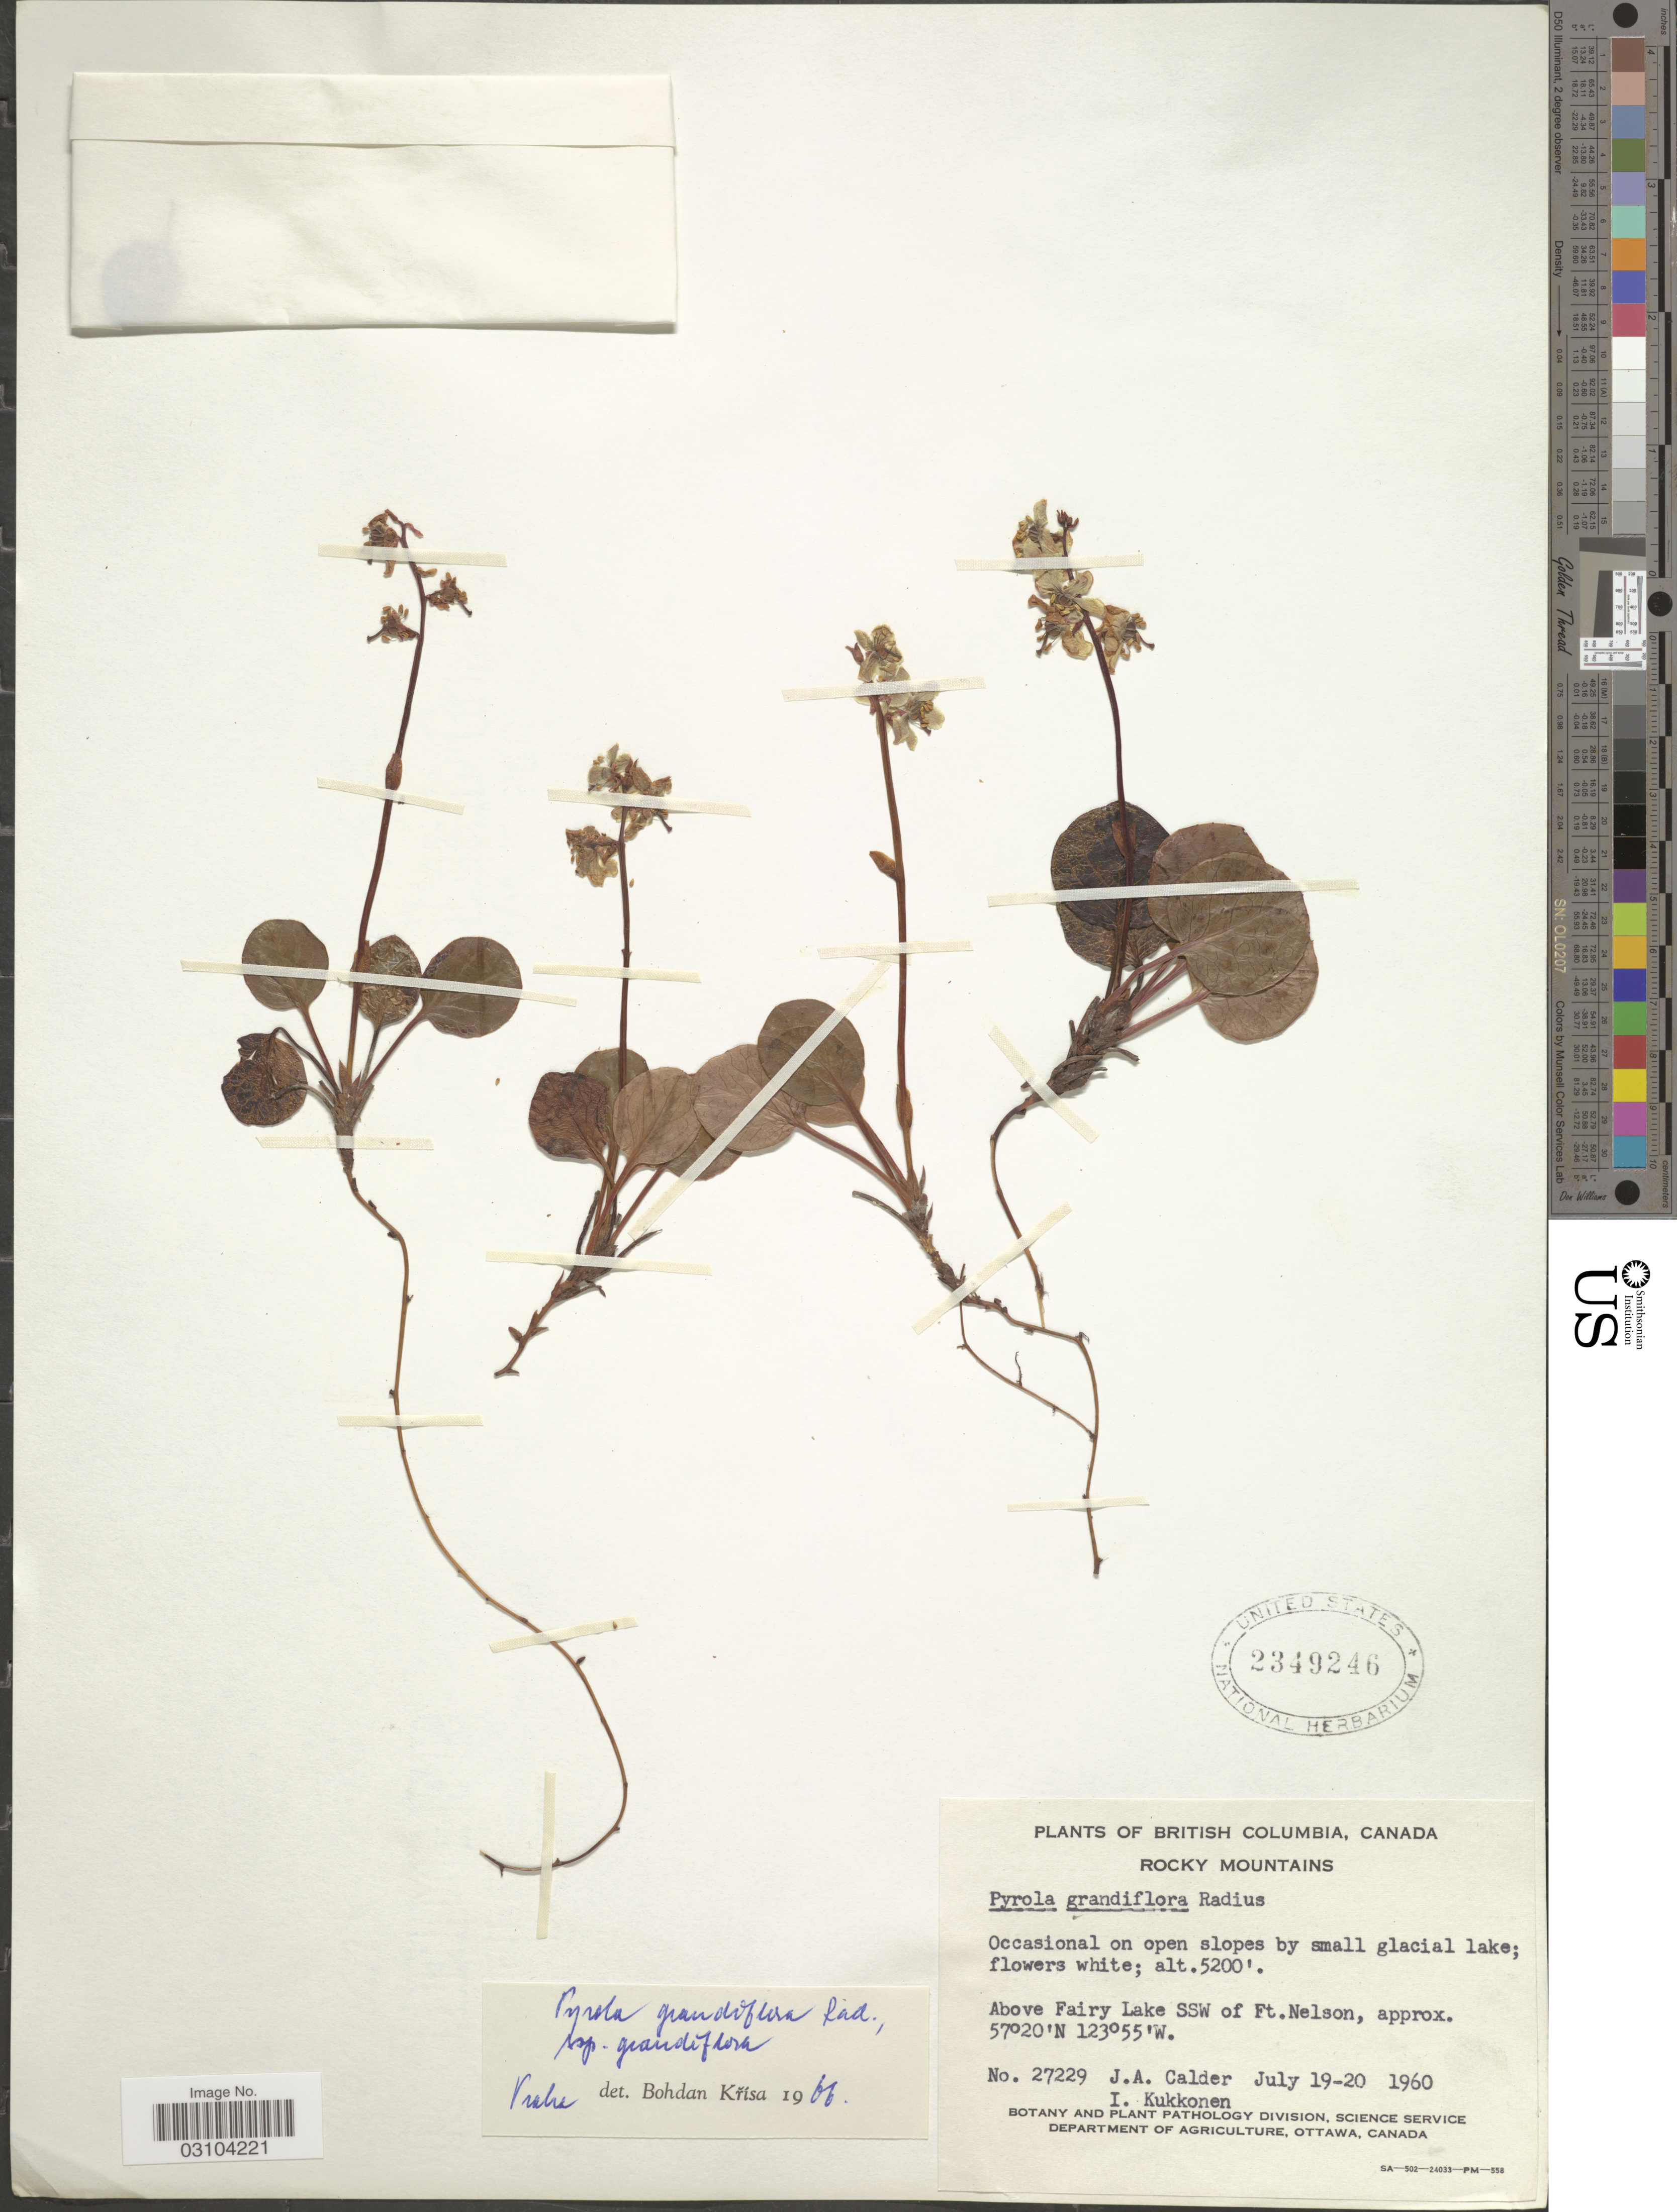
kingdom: Plantae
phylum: Tracheophyta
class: Magnoliopsida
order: Ericales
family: Ericaceae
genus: Pyrola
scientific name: Pyrola grandiflora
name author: Radius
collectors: J. A. Calder & I. Kukkonen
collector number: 27229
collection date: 1960-07-19/1960-07-20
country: Canada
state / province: British Columbia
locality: Rocky Mountains. Above Fairy Lake SSW of Ft. Nelson.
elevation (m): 1585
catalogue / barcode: US 2349246